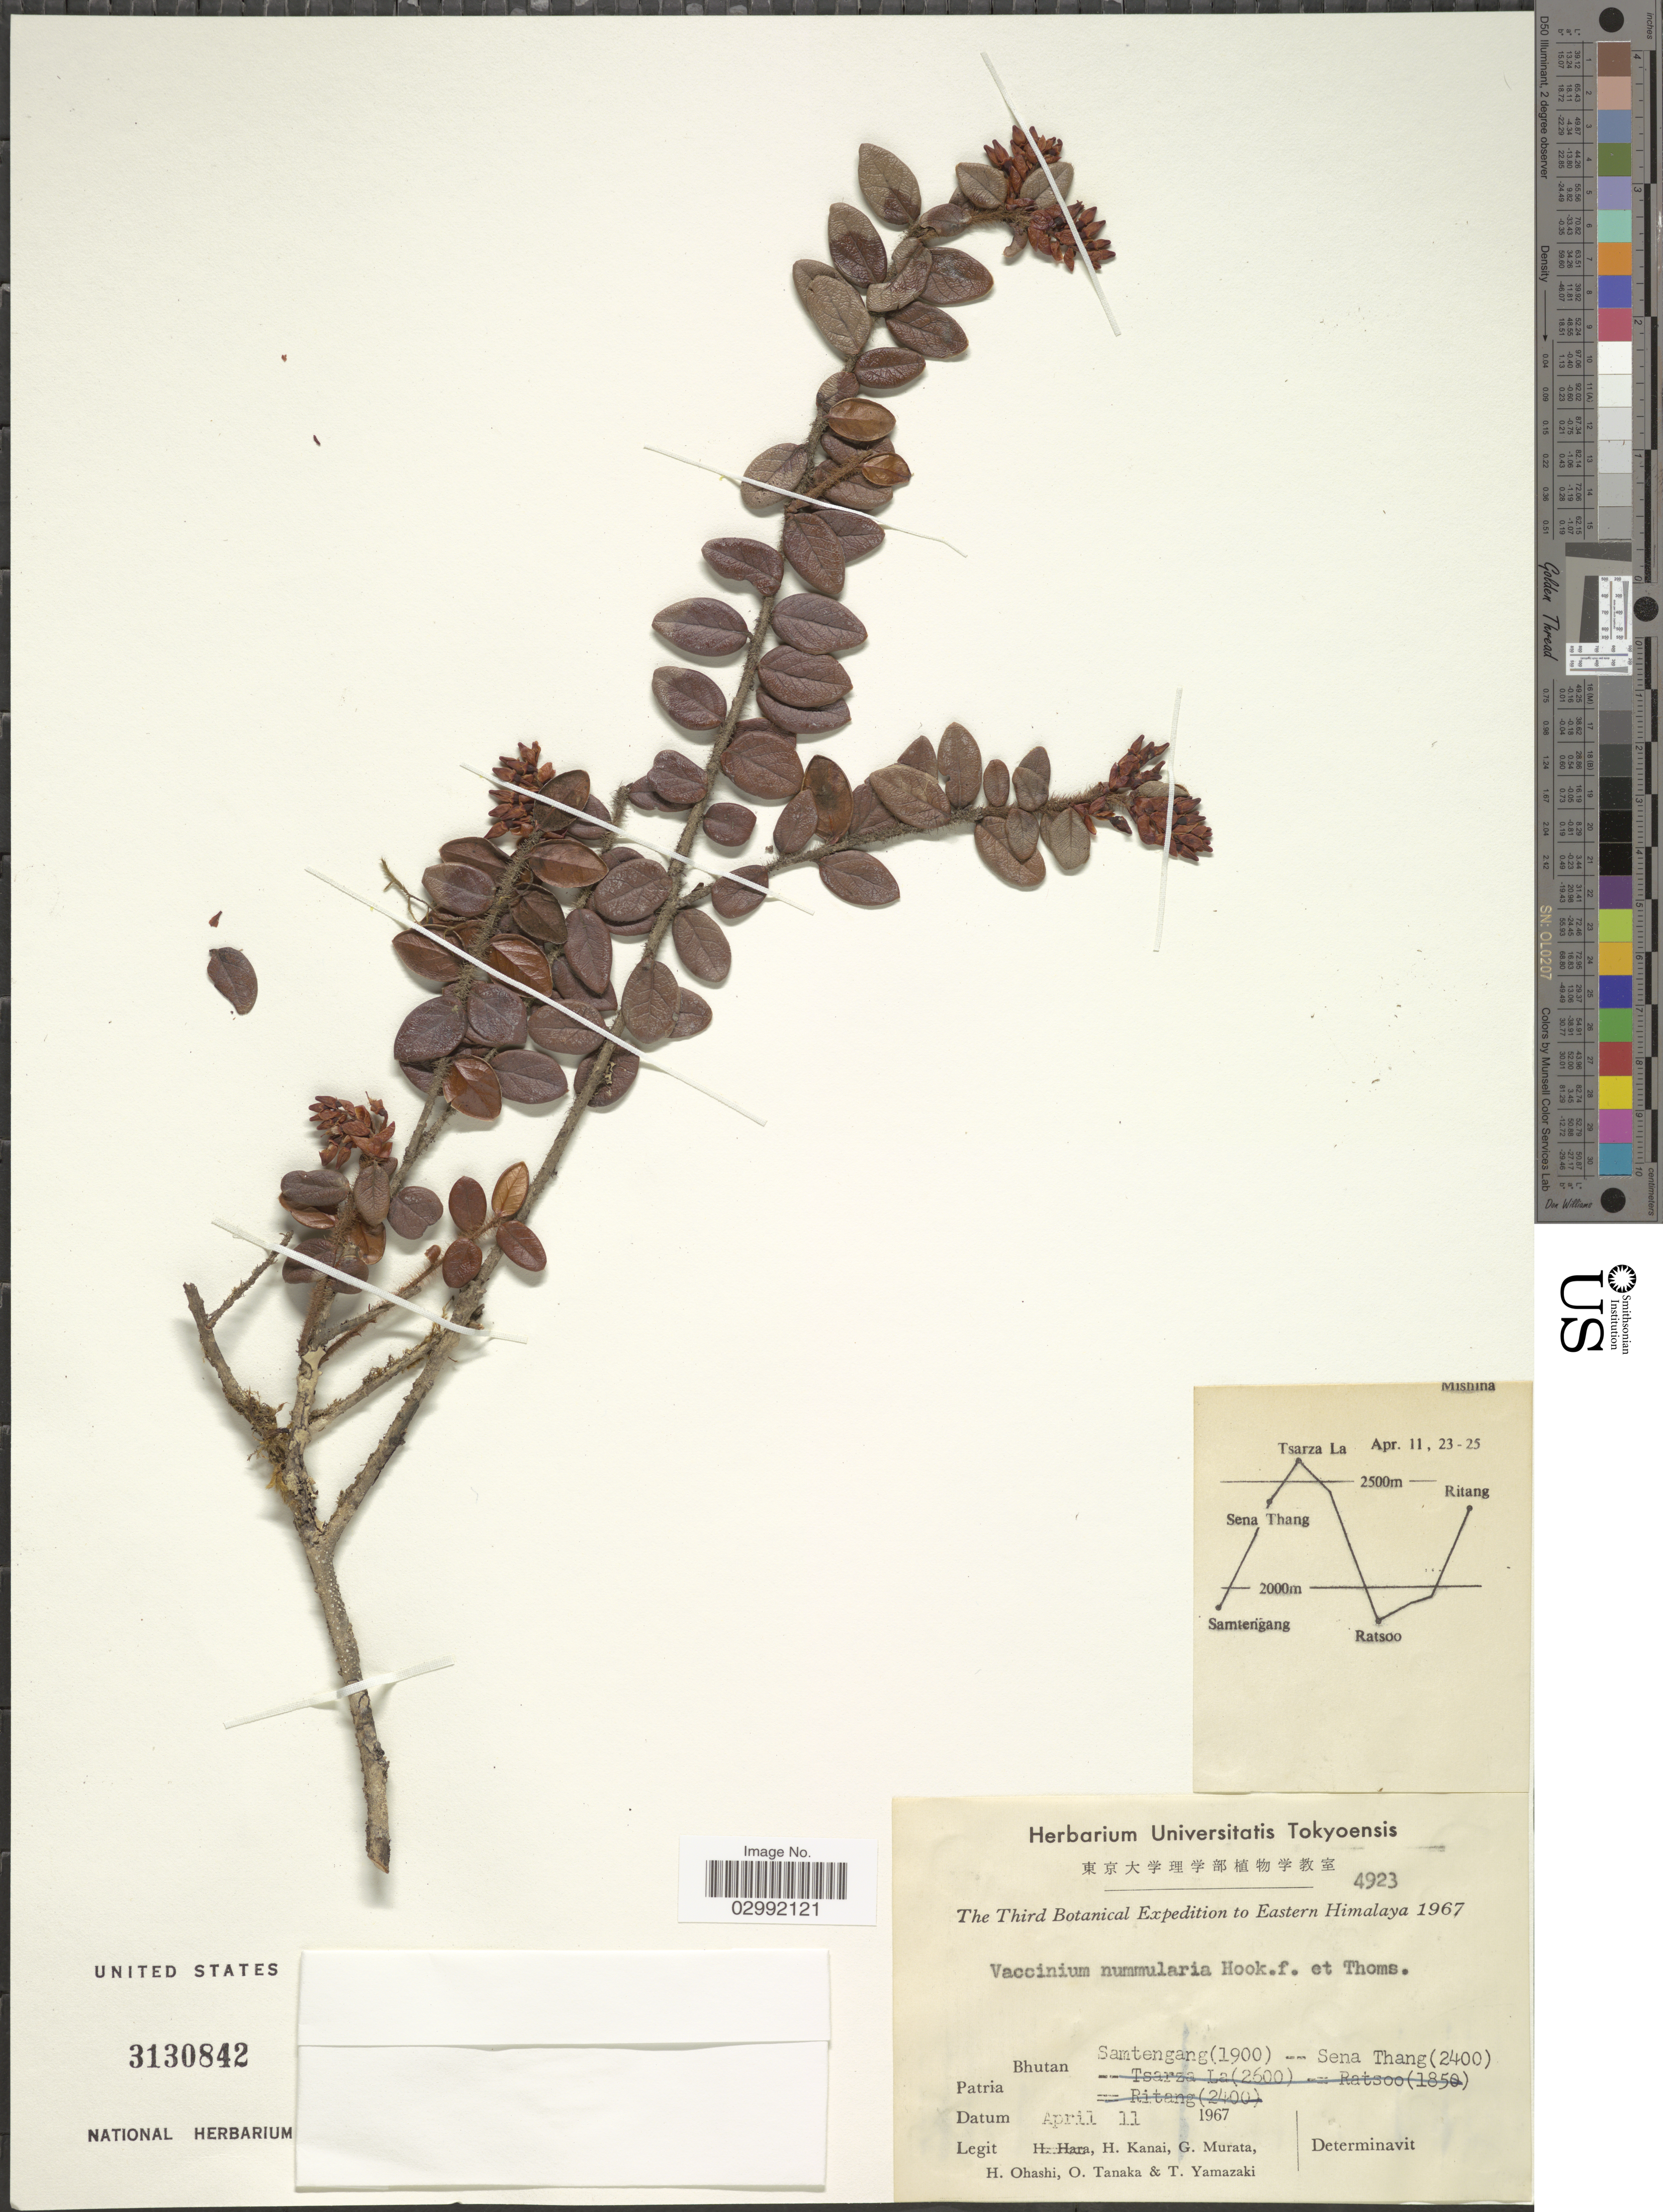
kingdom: Plantae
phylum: Tracheophyta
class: Magnoliopsida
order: Ericales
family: Ericaceae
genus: Vaccinium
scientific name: Vaccinium nummularia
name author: Hook. f. & Thomson ex C.B. Clarke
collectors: H. Kanai, G. Murata, H. Ohashi, O. Tanaka & T. Yamazaki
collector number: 4923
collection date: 1967-04-11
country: Bhutan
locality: Eastern Himalaya, Samtengang -- Sena Thang.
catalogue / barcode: US 3130842